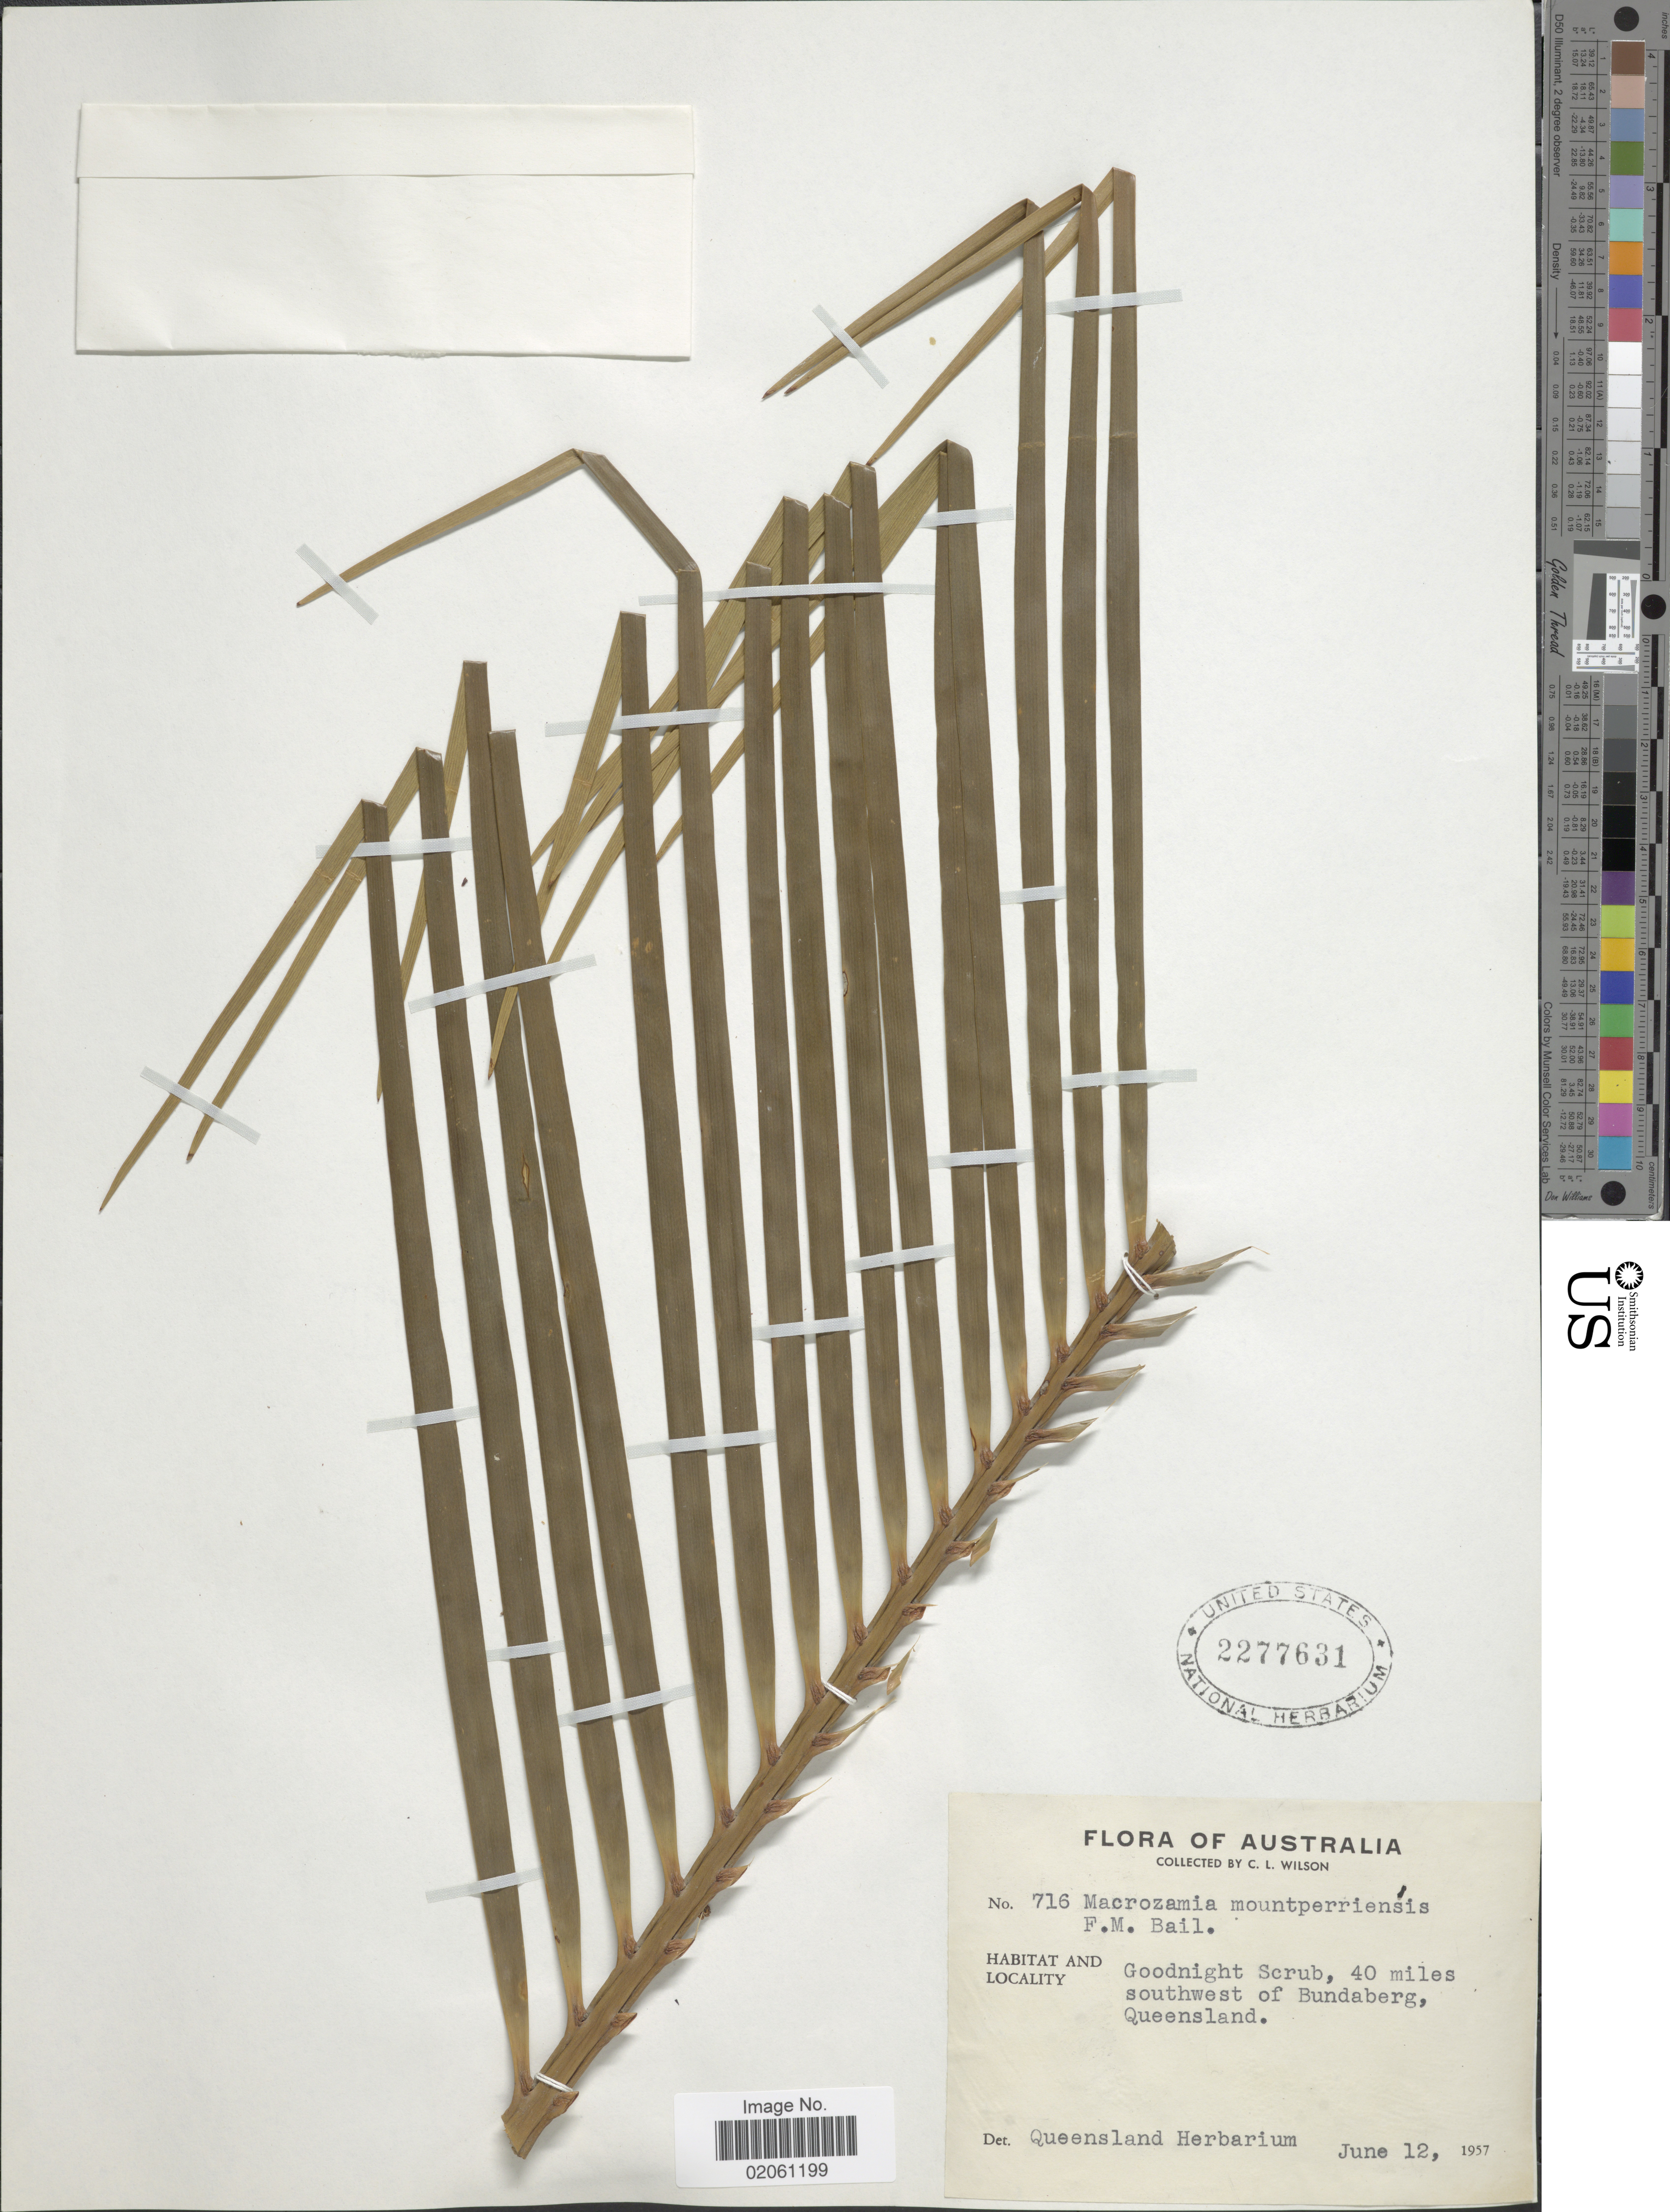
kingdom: Plantae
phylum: Tracheophyta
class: Cycadopsida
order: Cycadales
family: Zamiaceae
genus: Macrozamia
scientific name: Macrozamia miquelii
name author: (F. Muell.) A. DC.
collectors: C. L. Wilson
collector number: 716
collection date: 1957-06-12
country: Australia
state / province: Queensland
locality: Goodnight Scrub, 40 miles southwest of Bundaberg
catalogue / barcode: US 2277631